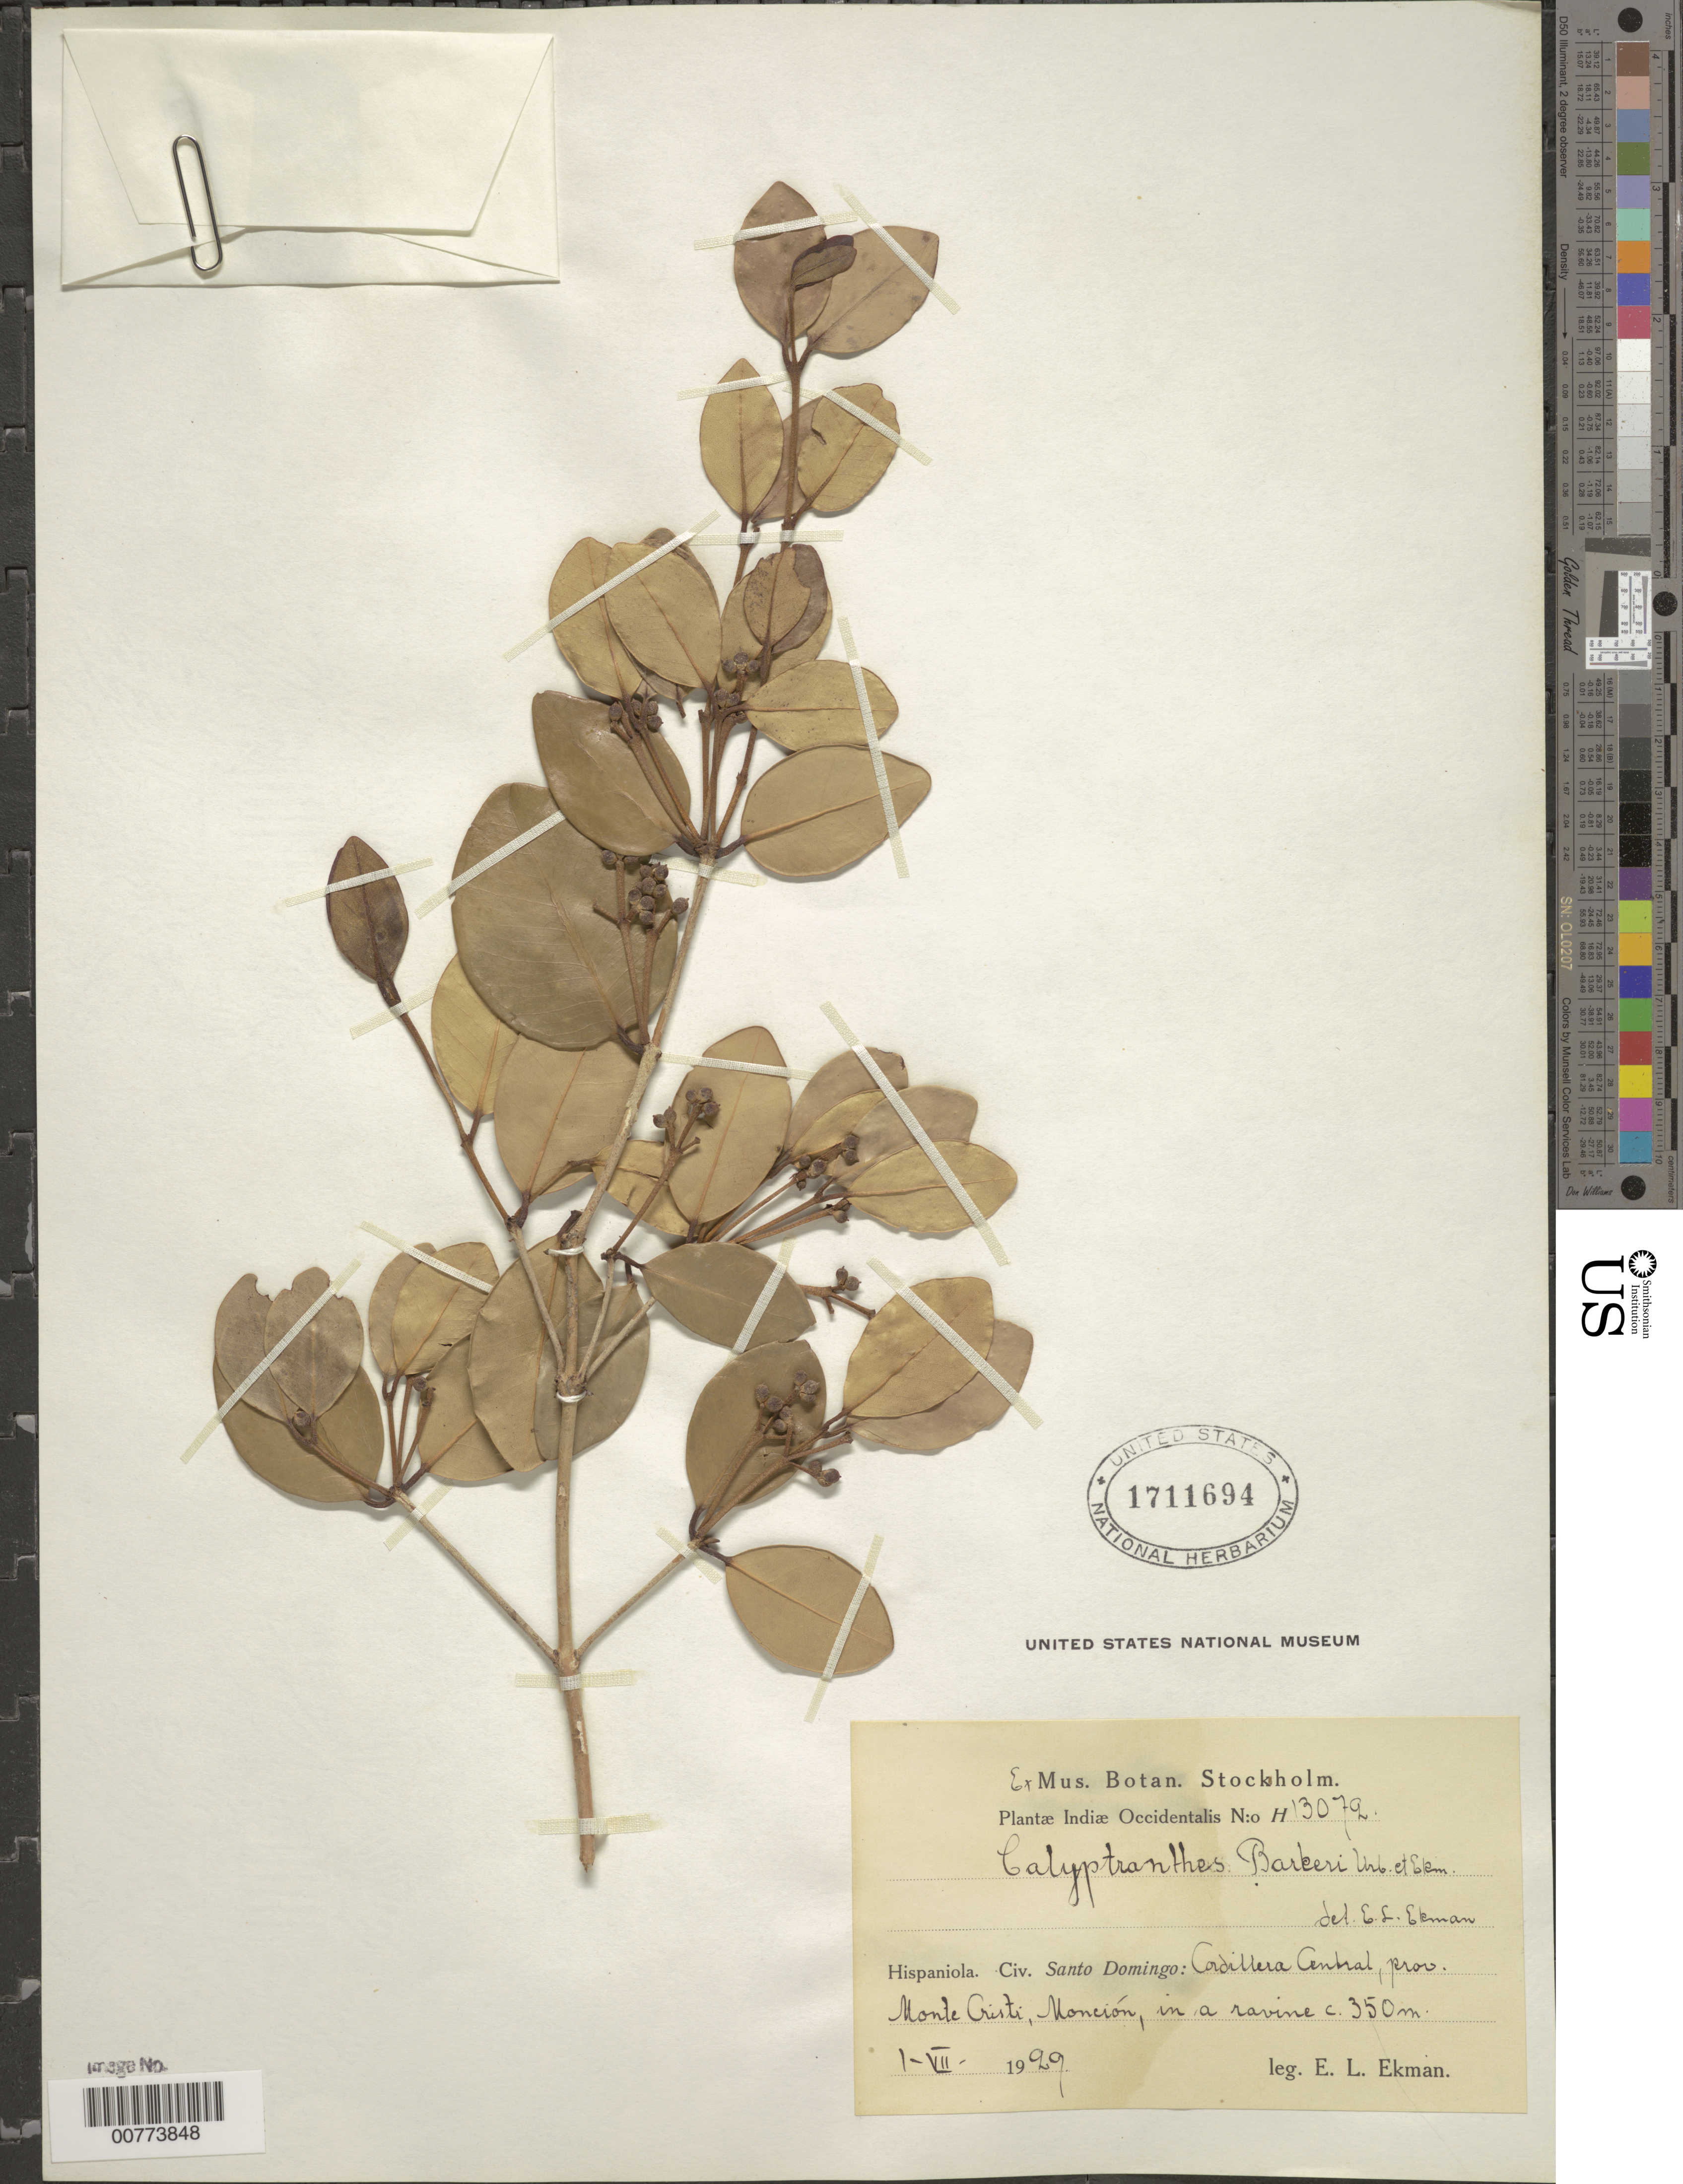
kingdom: Plantae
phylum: Tracheophyta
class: Magnoliopsida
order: Myrtales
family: Myrtaceae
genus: Myrcia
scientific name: Myrcia barkeri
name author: (Ekman & Urb.) K. Campbell & Peguero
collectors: E. L. Ekman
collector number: H 13072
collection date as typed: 01 Jul 1929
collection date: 1929-07-01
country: Dominican Republic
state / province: Monte Cristi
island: Hispaniola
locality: Cordillera Central, Monción.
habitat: In a ravine.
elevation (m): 350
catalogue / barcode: US 1711694